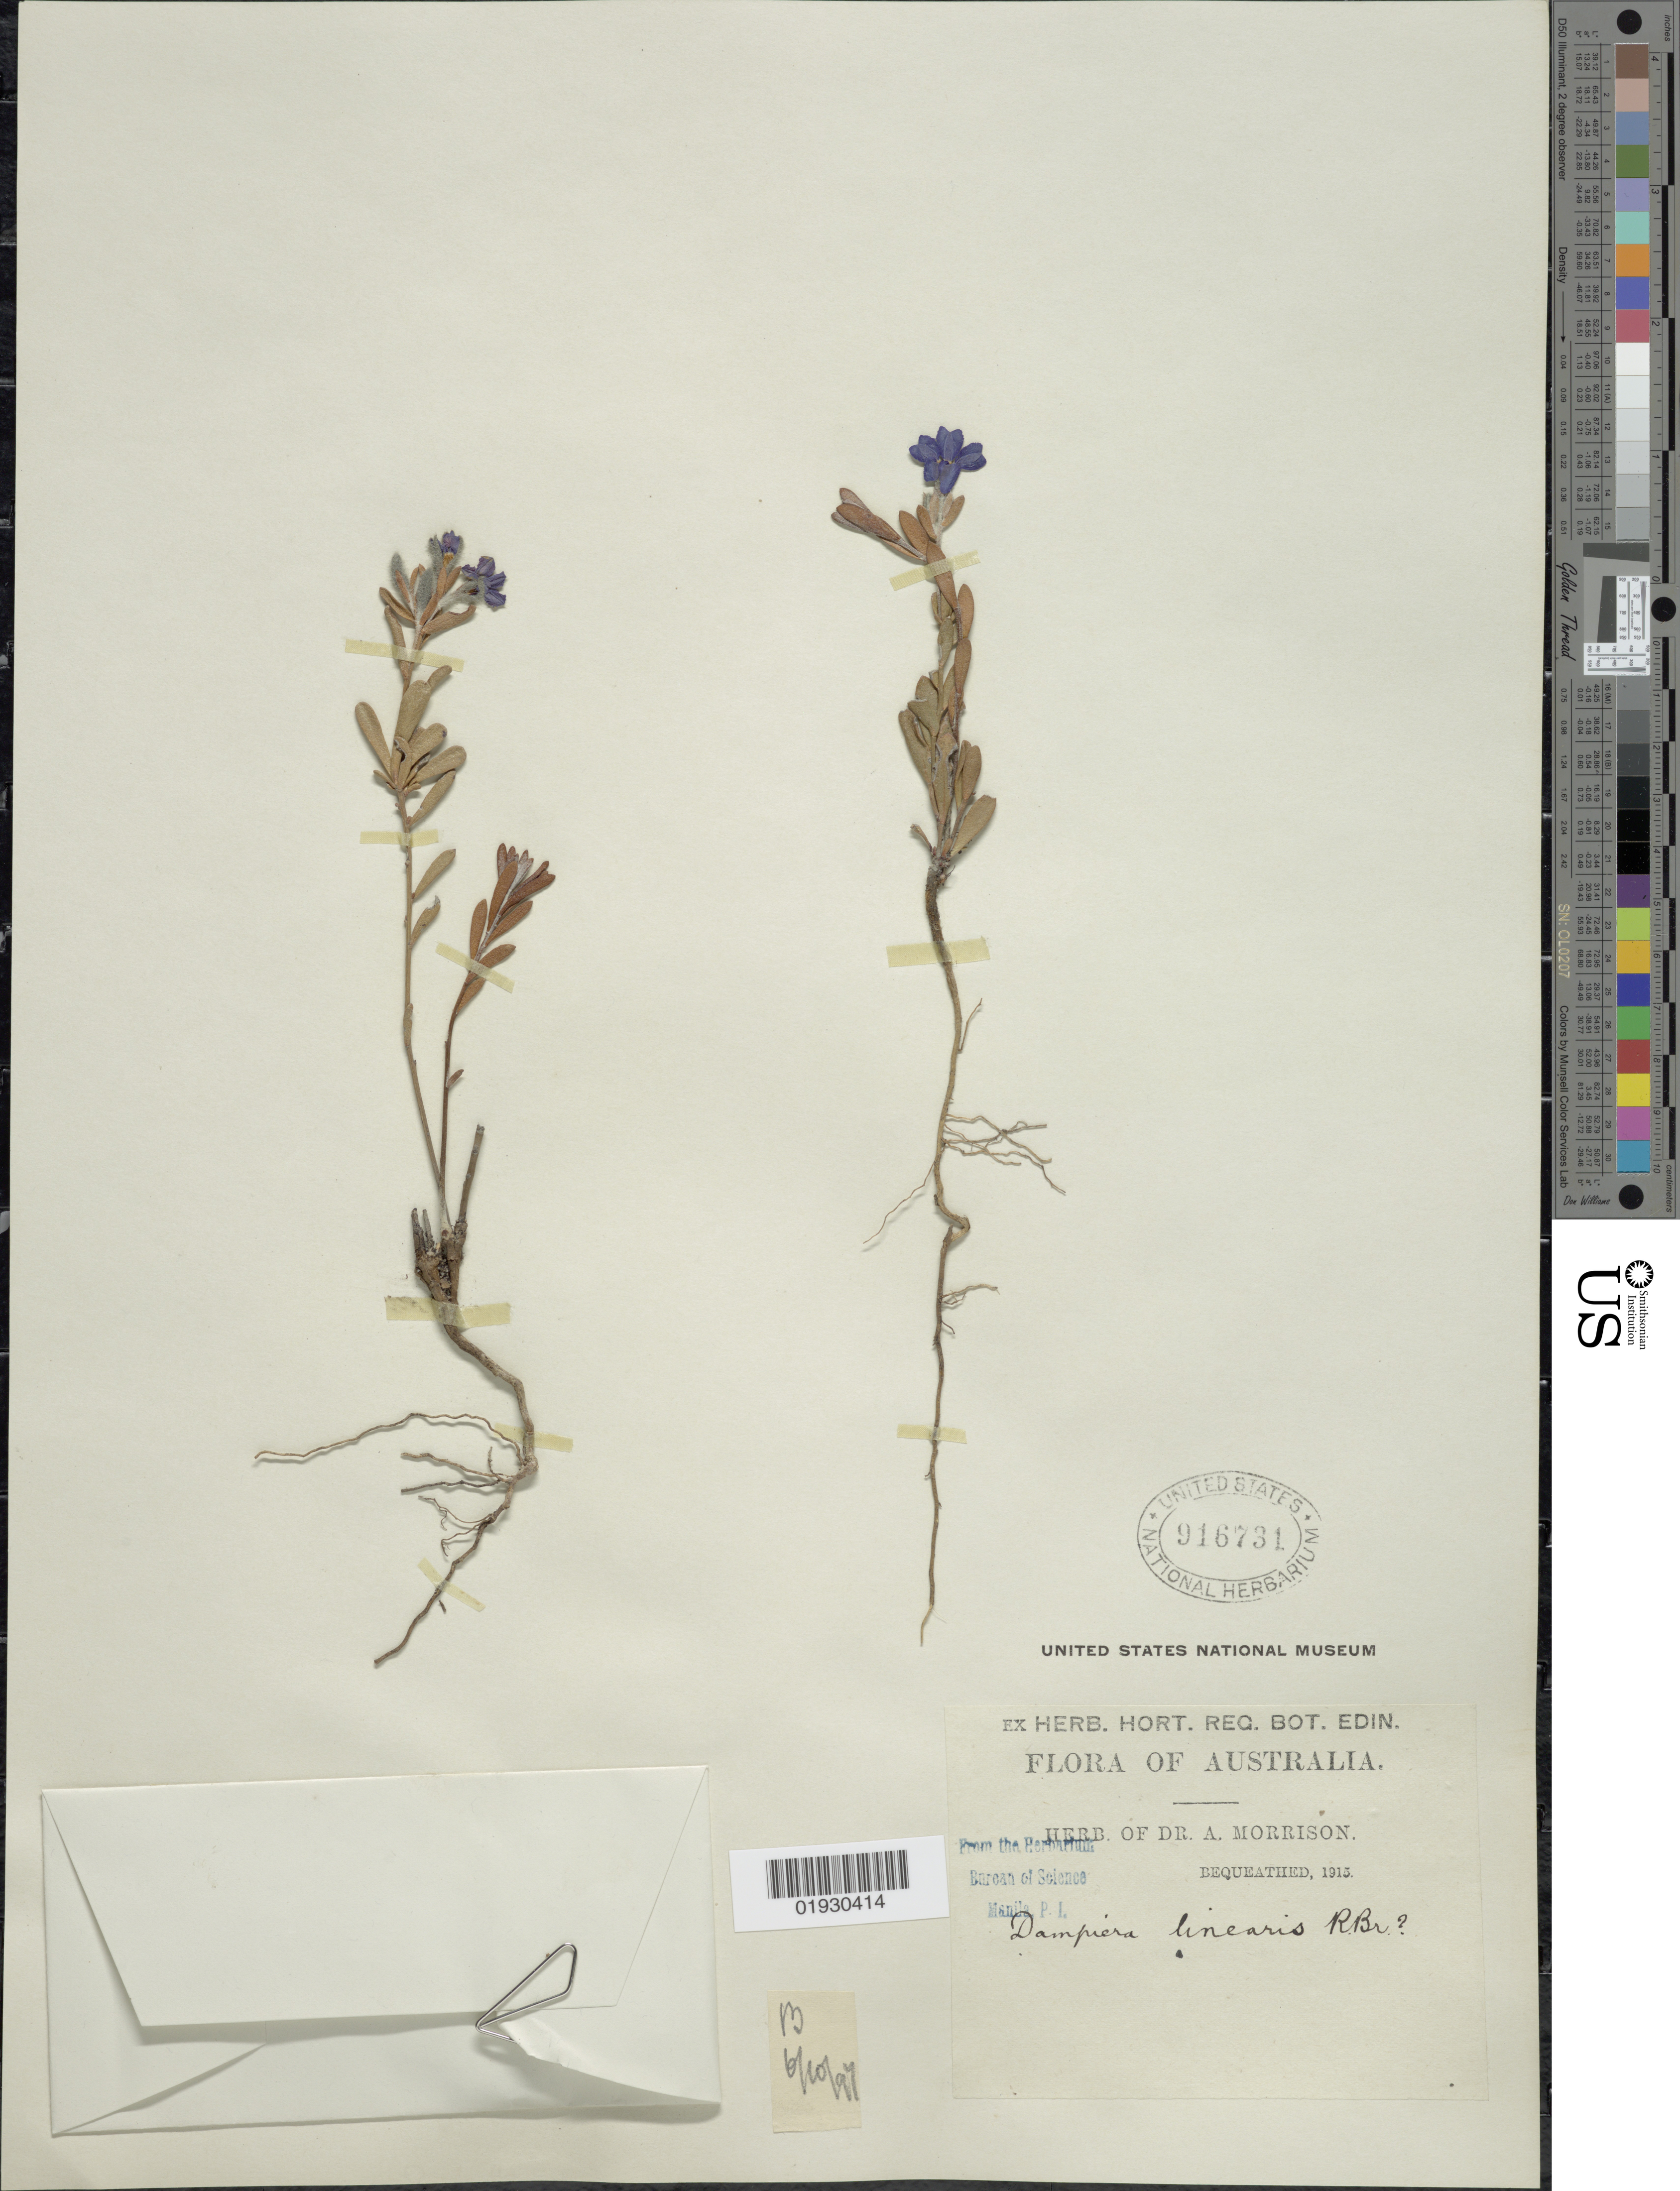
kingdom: Plantae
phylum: Tracheophyta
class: Magnoliopsida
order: Asterales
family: Goodeniaceae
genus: Dampiera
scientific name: Dampiera linearis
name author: R. Br.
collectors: ex herb. Dr. A. Morrison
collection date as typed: Transcribed d/m/y: 6/10/97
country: Australia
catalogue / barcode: US 916731